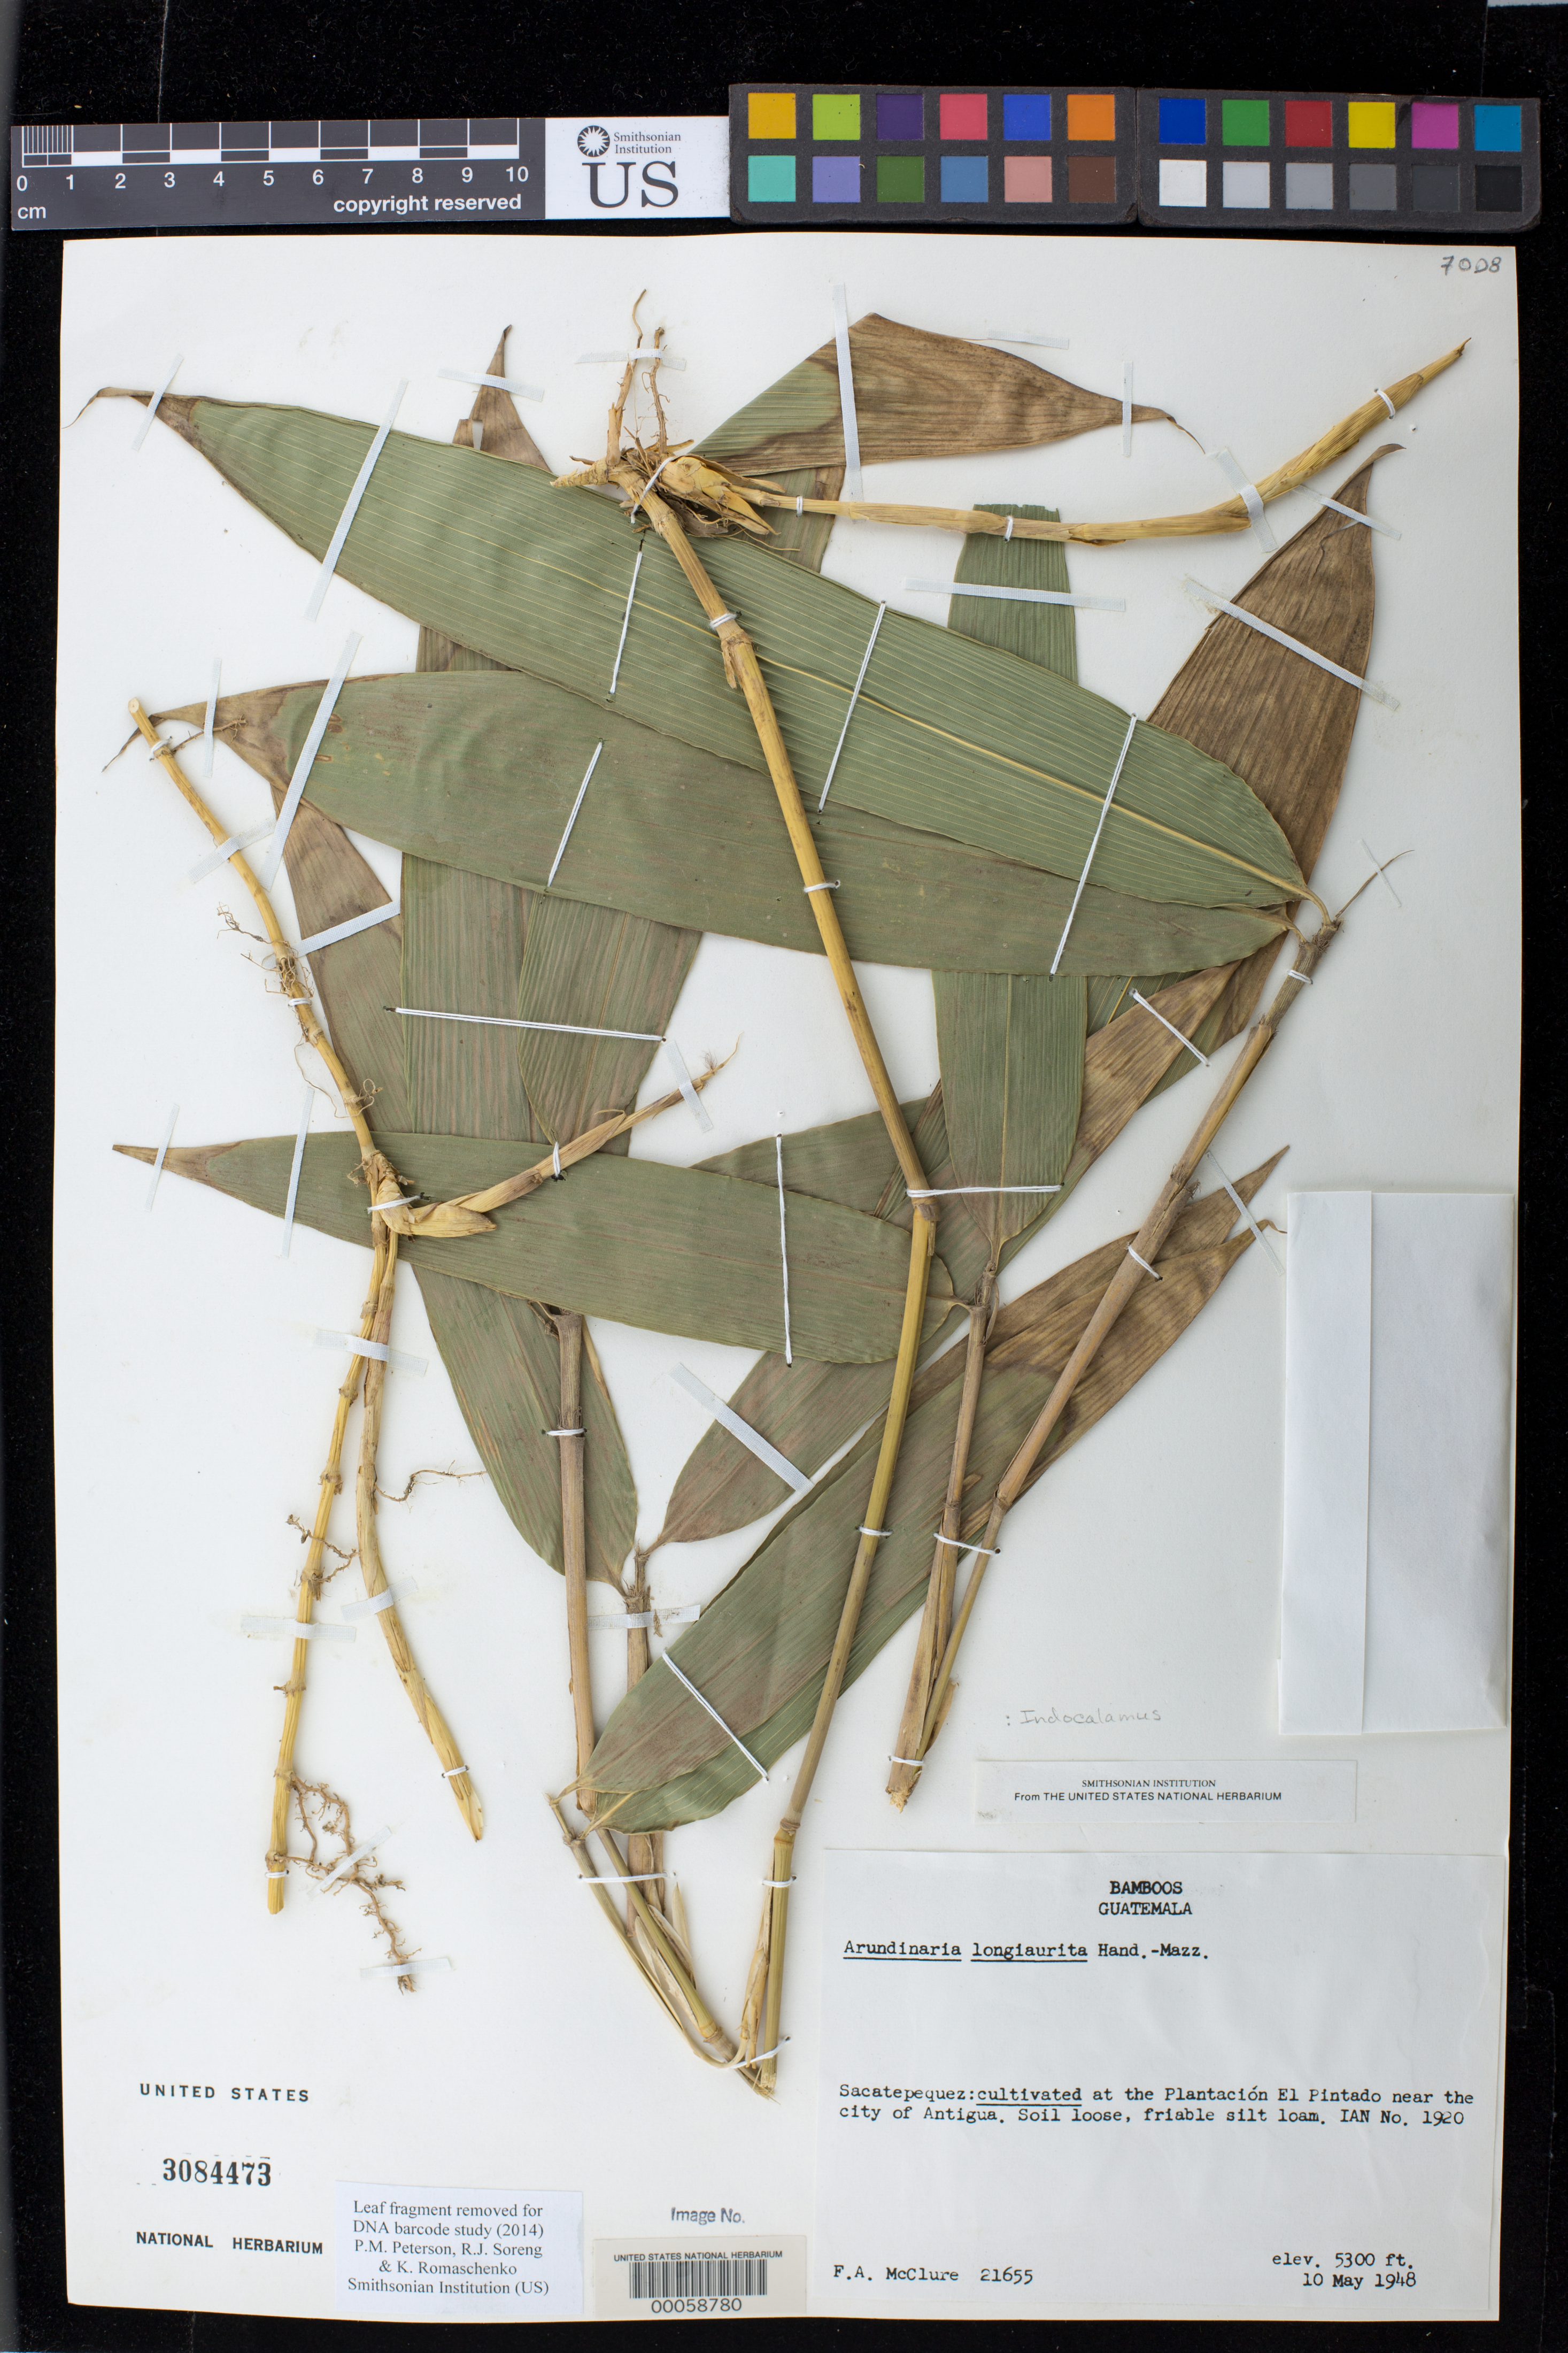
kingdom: Plantae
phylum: Tracheophyta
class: Liliopsida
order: Poales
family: Poaceae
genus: Indocalamus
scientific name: Indocalamus sp.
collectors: F. A. McClure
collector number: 21655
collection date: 1948-05-10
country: Guatemala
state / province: Sacatepéquez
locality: cultivated at the Plantacion El Pintado near the city of Antigua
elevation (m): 1615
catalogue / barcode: US 3084473